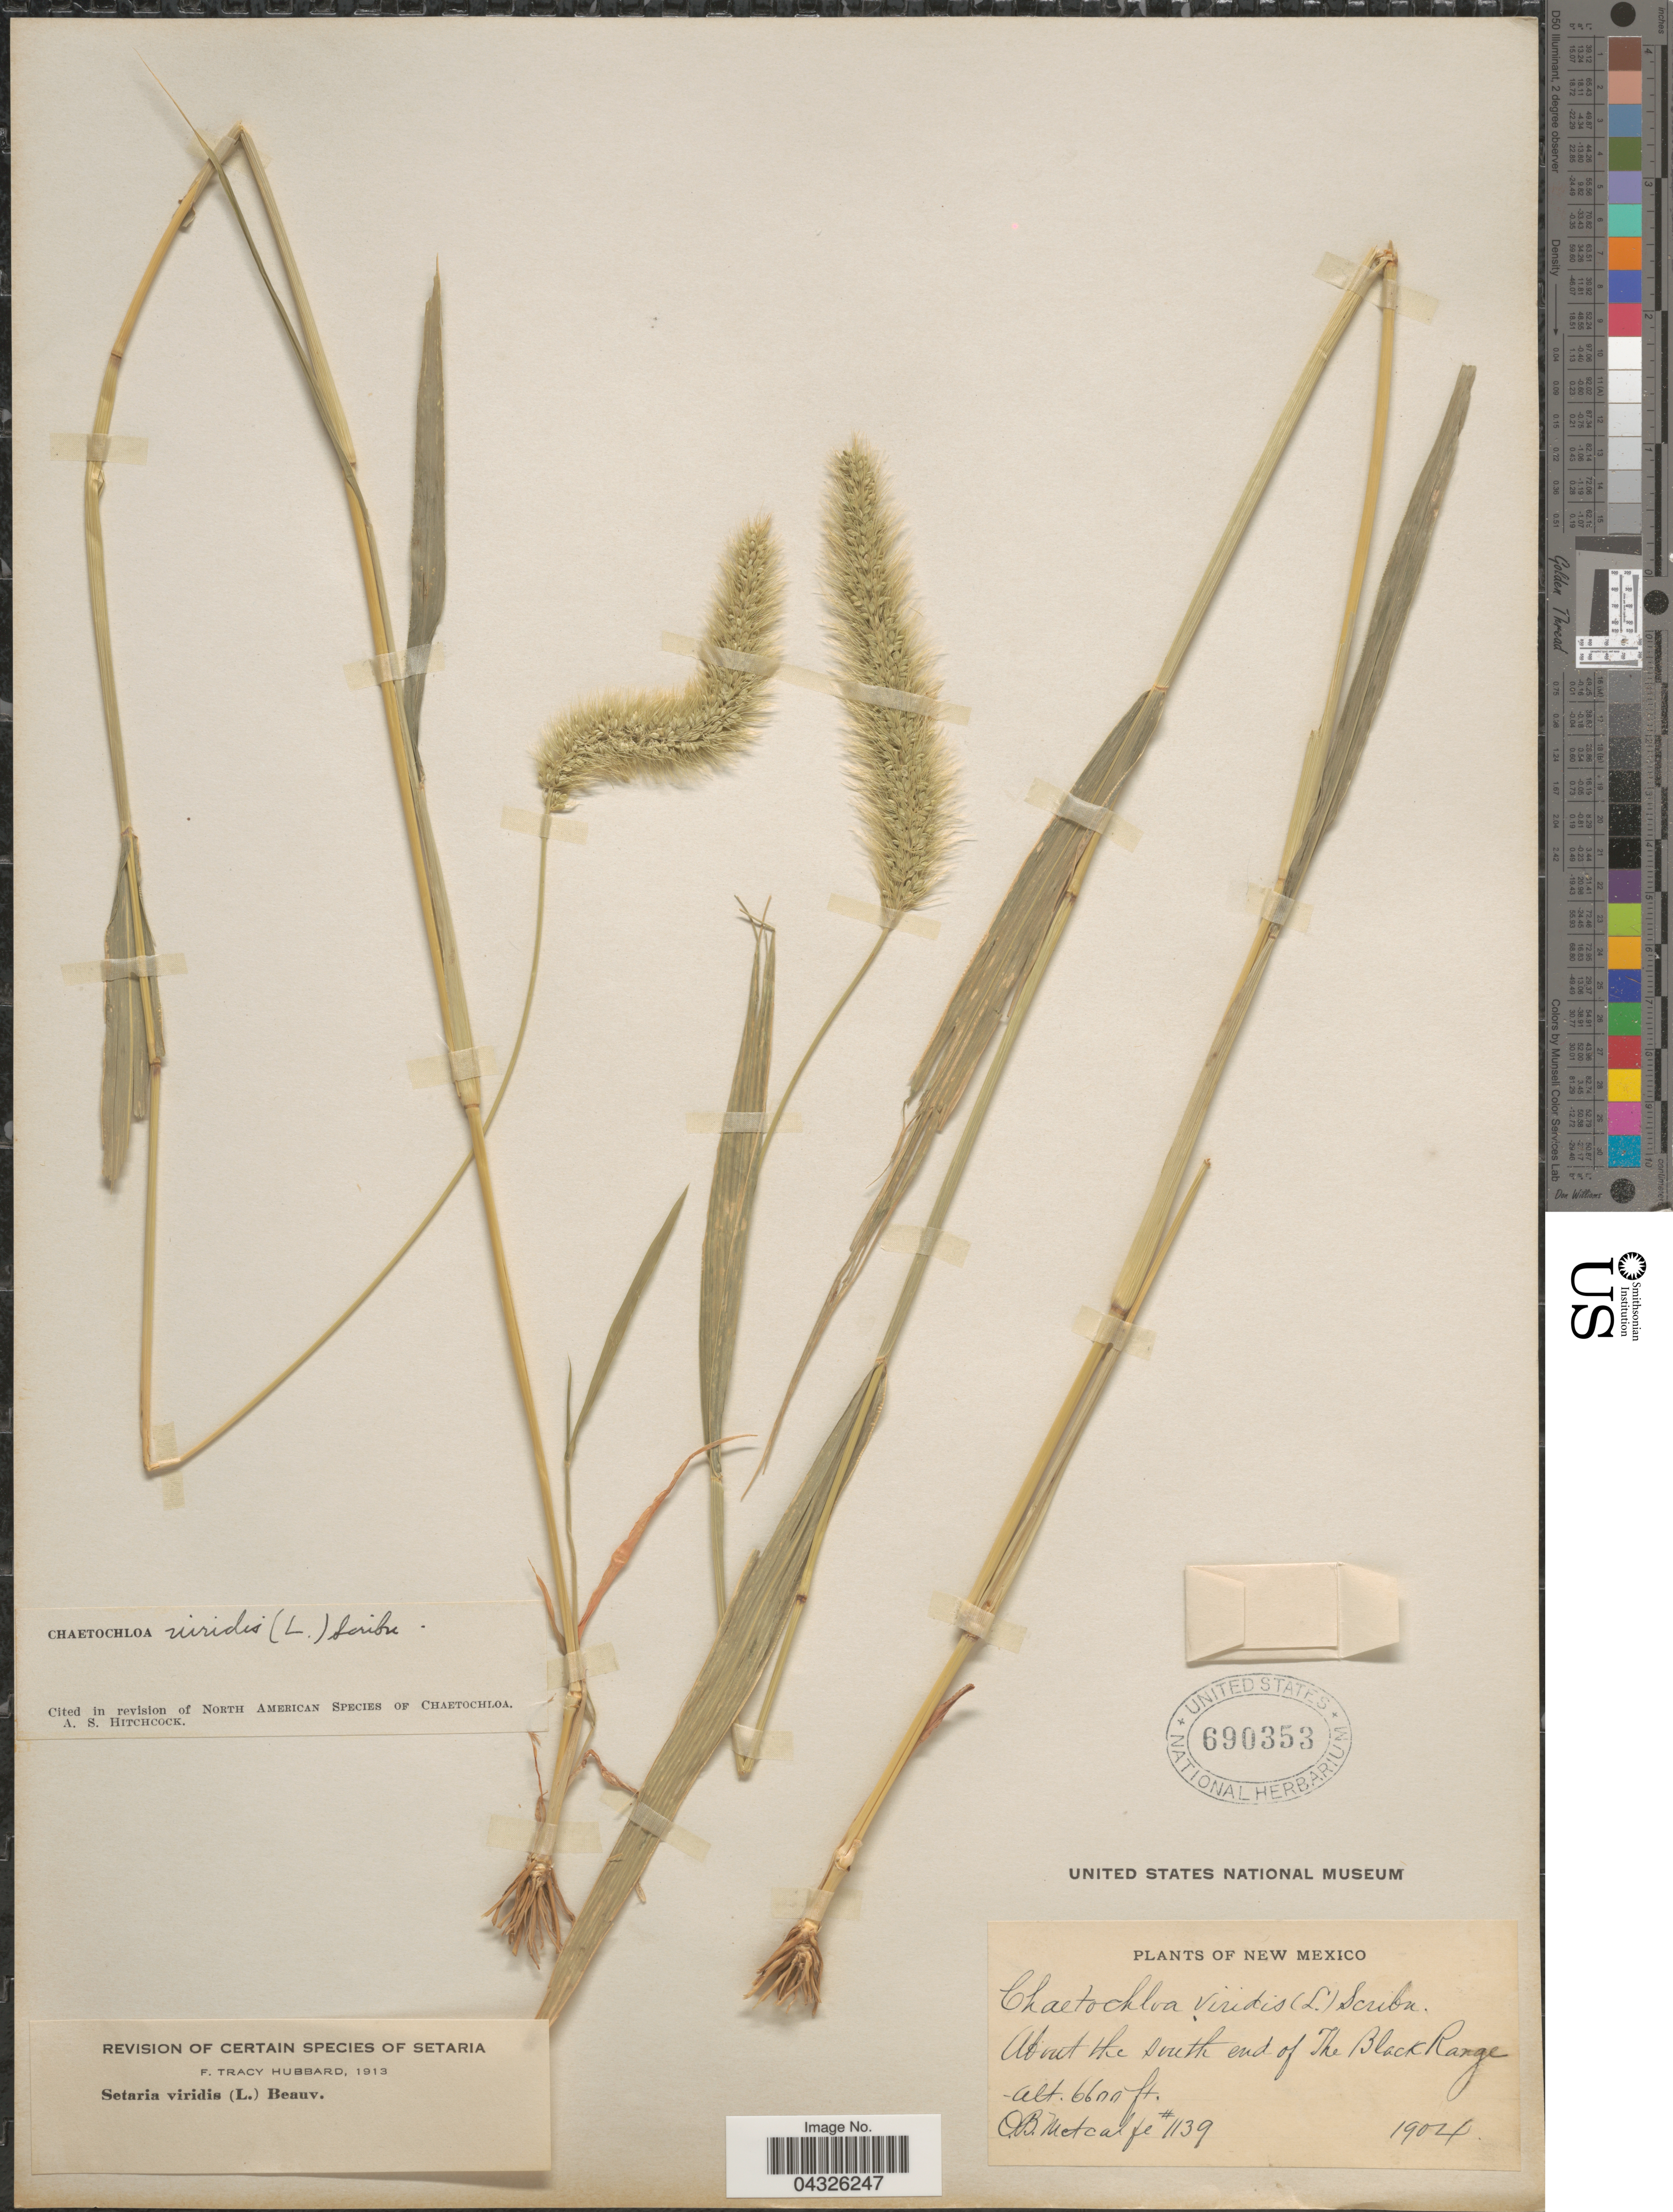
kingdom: Plantae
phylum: Tracheophyta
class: Liliopsida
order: Poales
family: Poaceae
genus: Setaria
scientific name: Setaria viridis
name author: (L.) P. Beauv.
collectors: O. B. Metcalfe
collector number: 1139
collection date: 1904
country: United States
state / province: New Mexico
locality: About the south end of The Black Range.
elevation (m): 2012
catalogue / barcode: US 690353